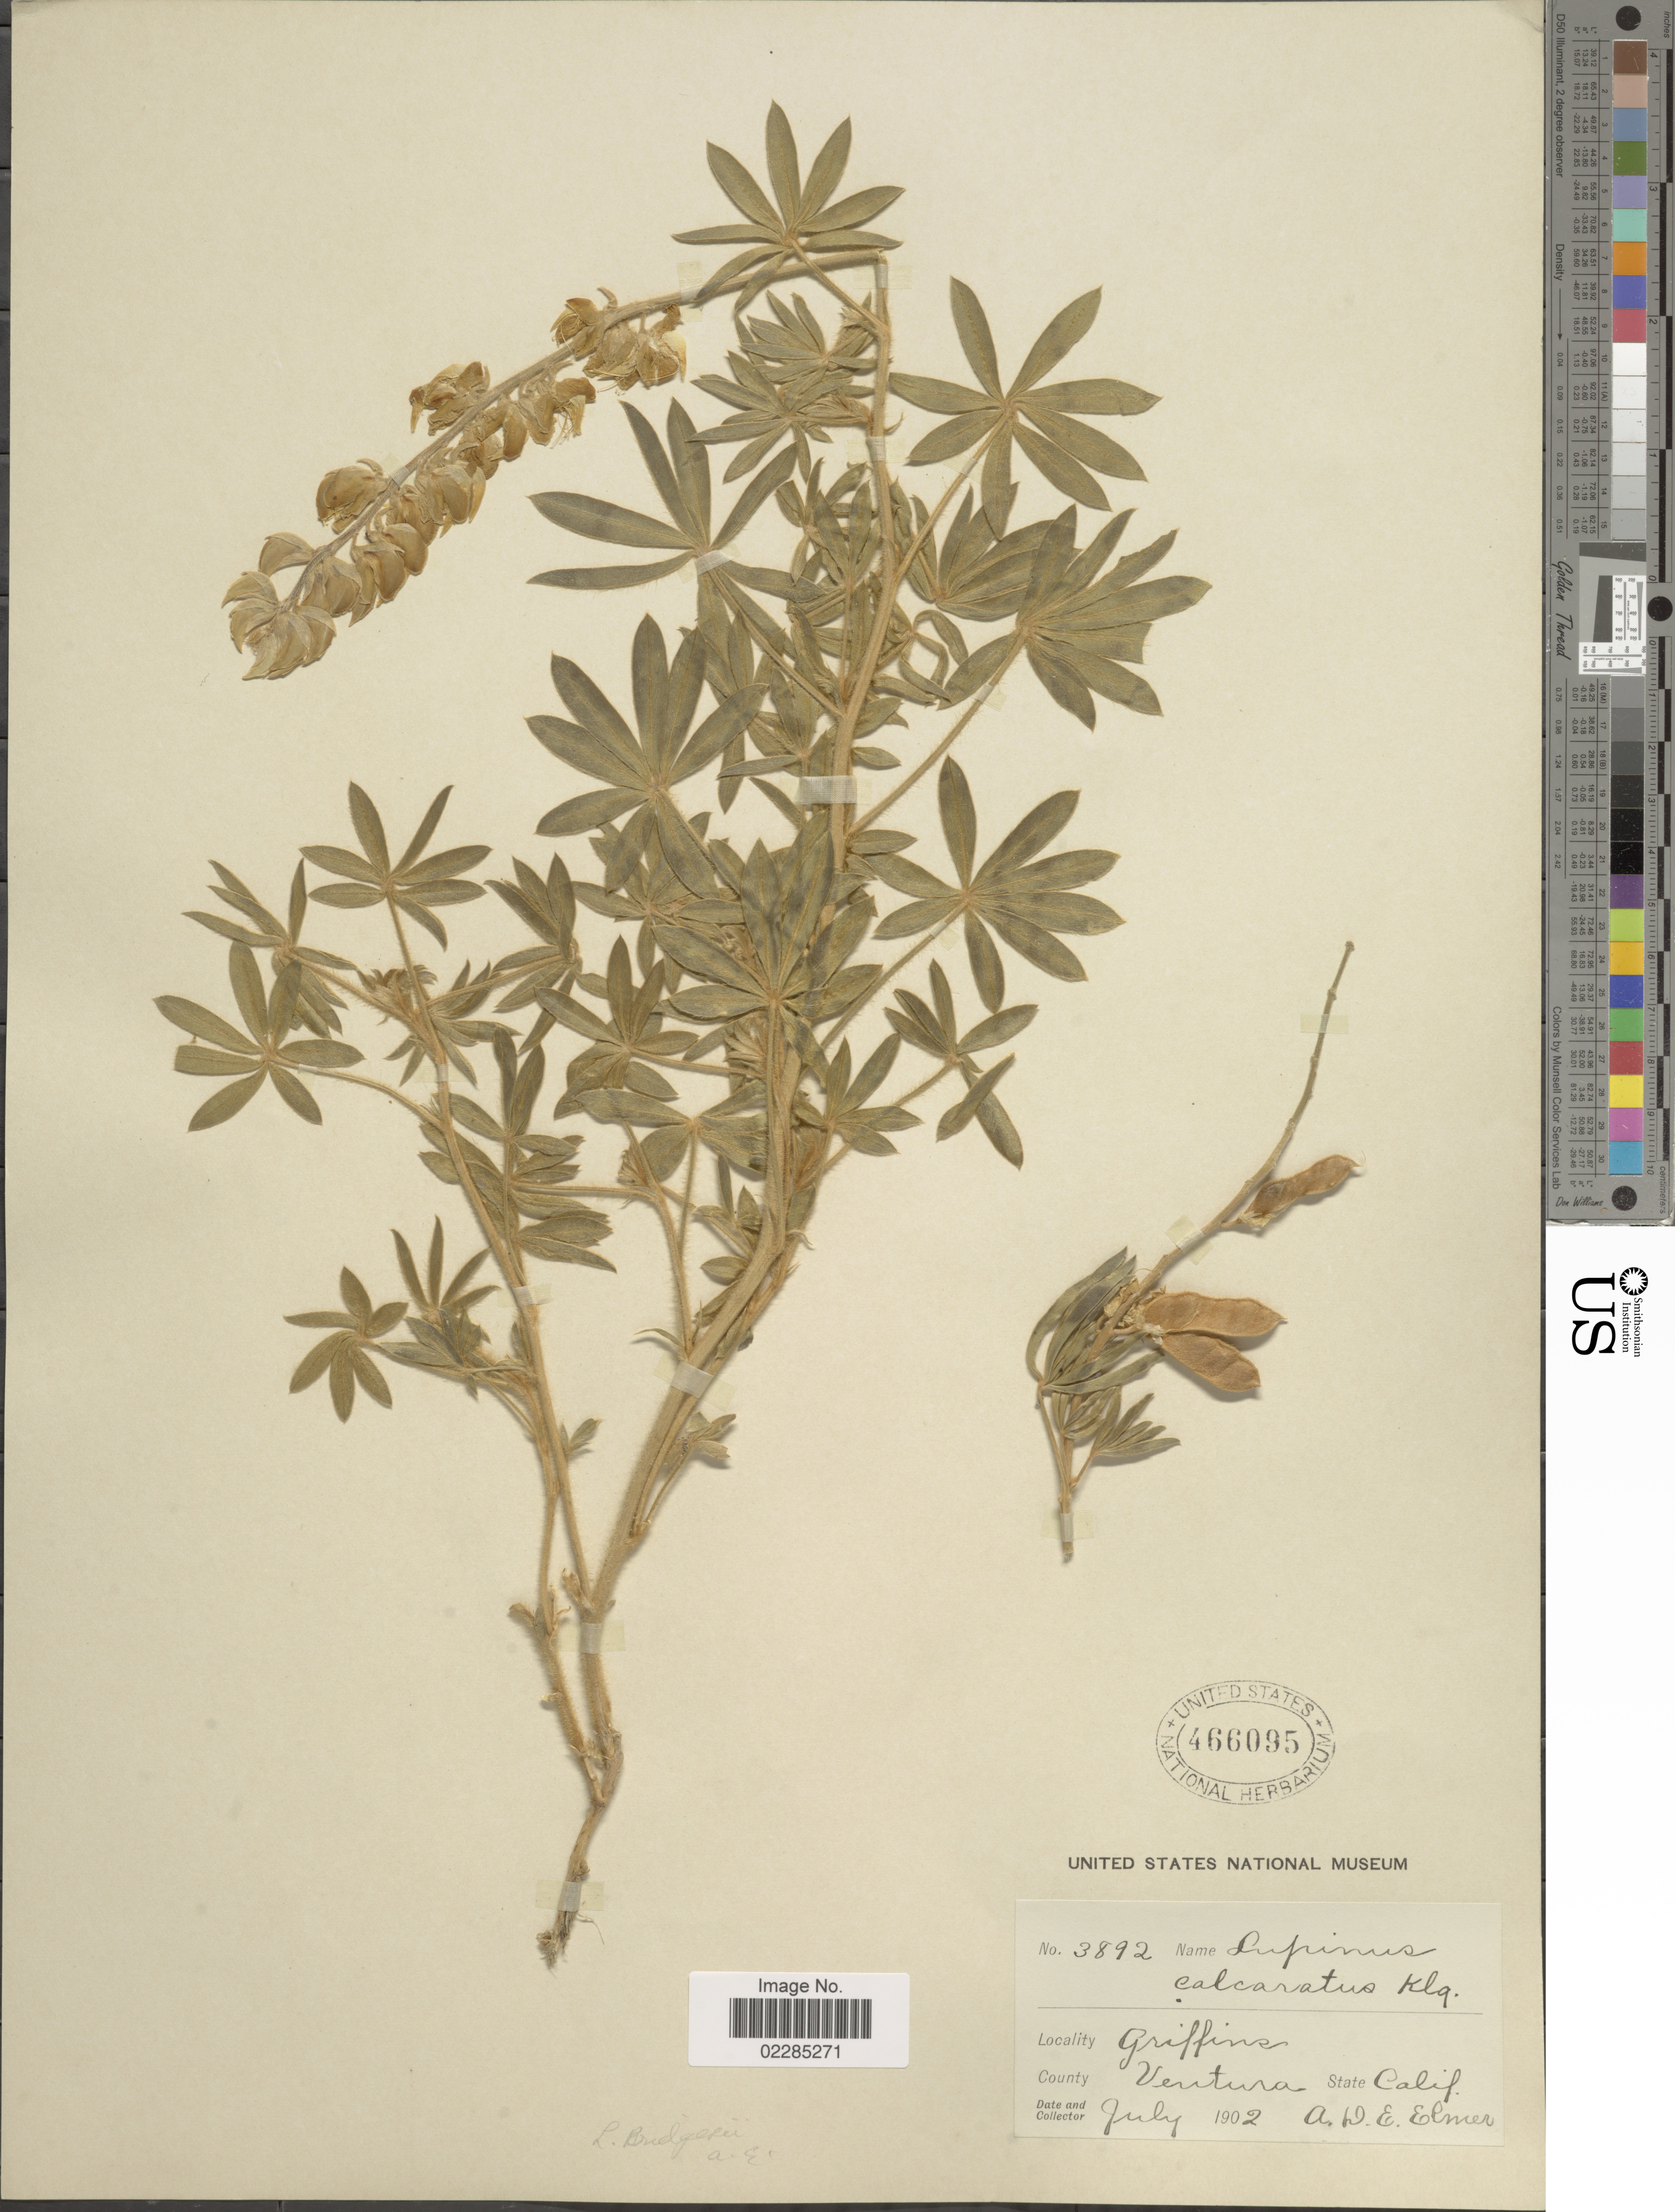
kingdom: Plantae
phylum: Tracheophyta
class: Magnoliopsida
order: Fabales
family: Fabaceae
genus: Lupinus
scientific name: Lupinus formosus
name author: Greene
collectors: A. D. E. Elmer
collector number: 3892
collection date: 1902-07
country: United States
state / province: California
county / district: Ventura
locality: Griffins. County Ventura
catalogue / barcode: US 466095